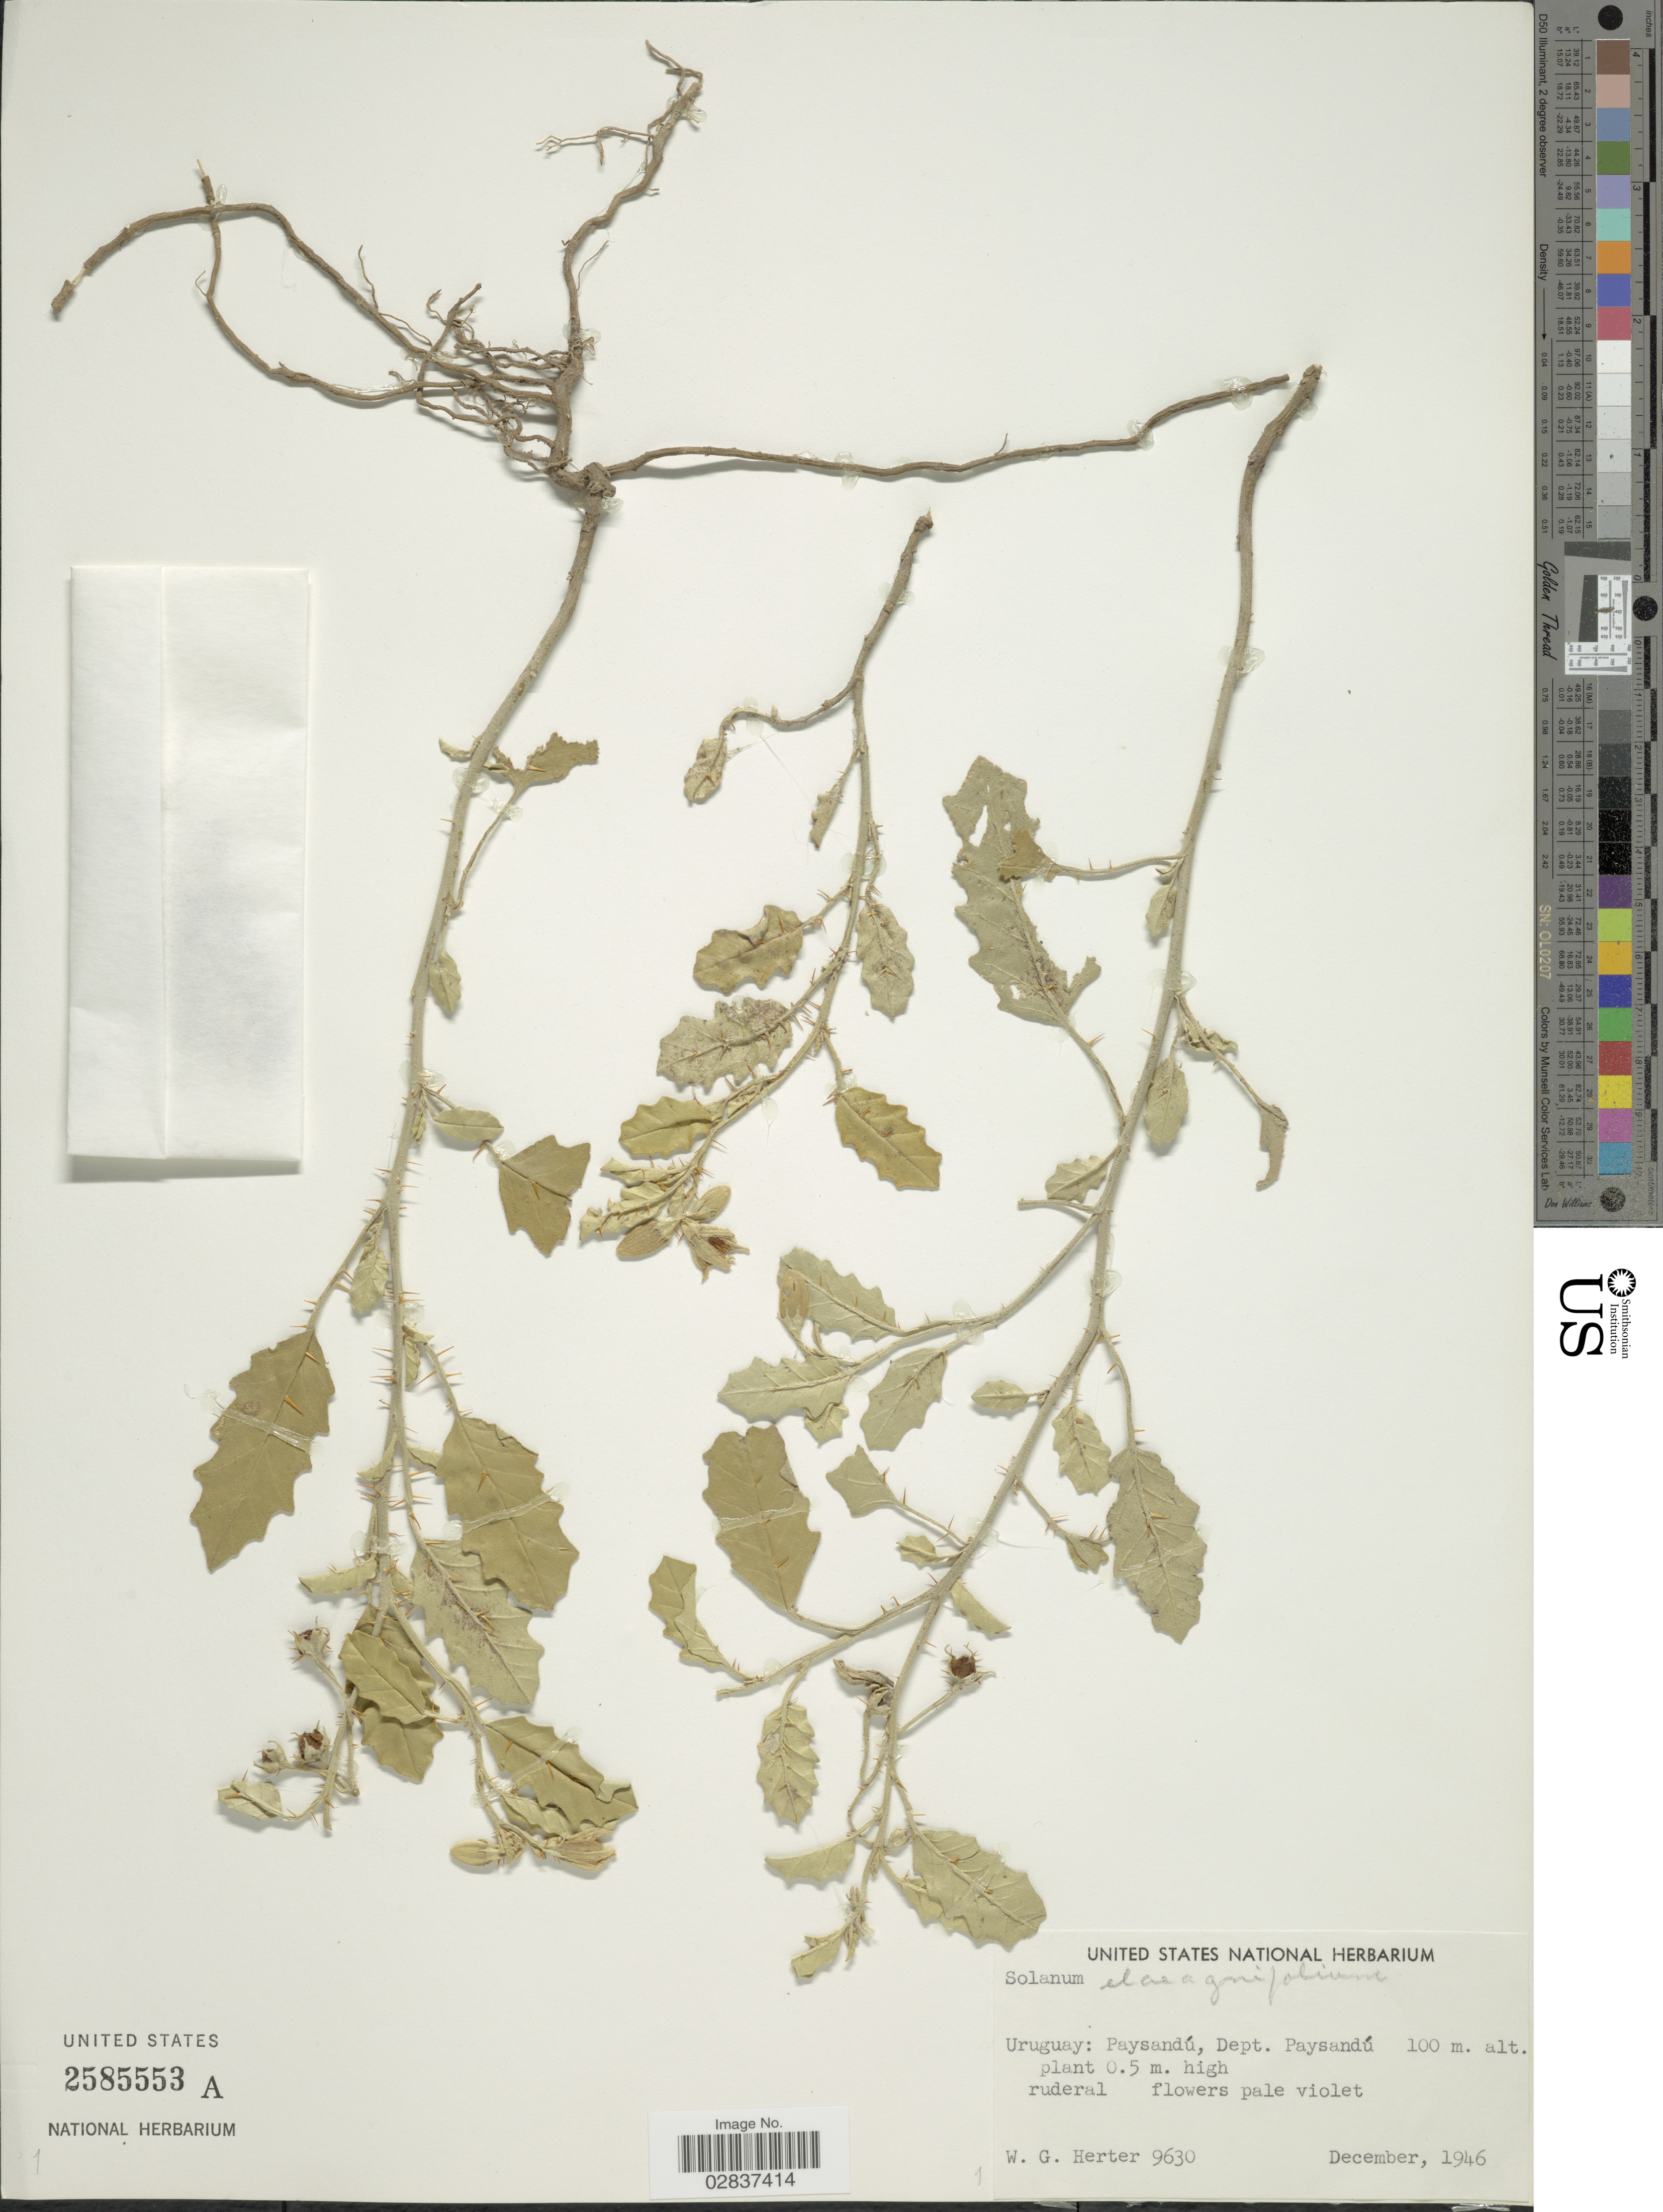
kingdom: Plantae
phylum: Tracheophyta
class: Magnoliopsida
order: Solanales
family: Solanaceae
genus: Solanum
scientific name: Solanum elaeagnifolium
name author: Cav.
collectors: W. G. Herter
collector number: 9630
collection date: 1946-12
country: Uruguay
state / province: Paysandu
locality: Paysandú, Dept. Paysandú.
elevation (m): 1000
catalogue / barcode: US 258553A